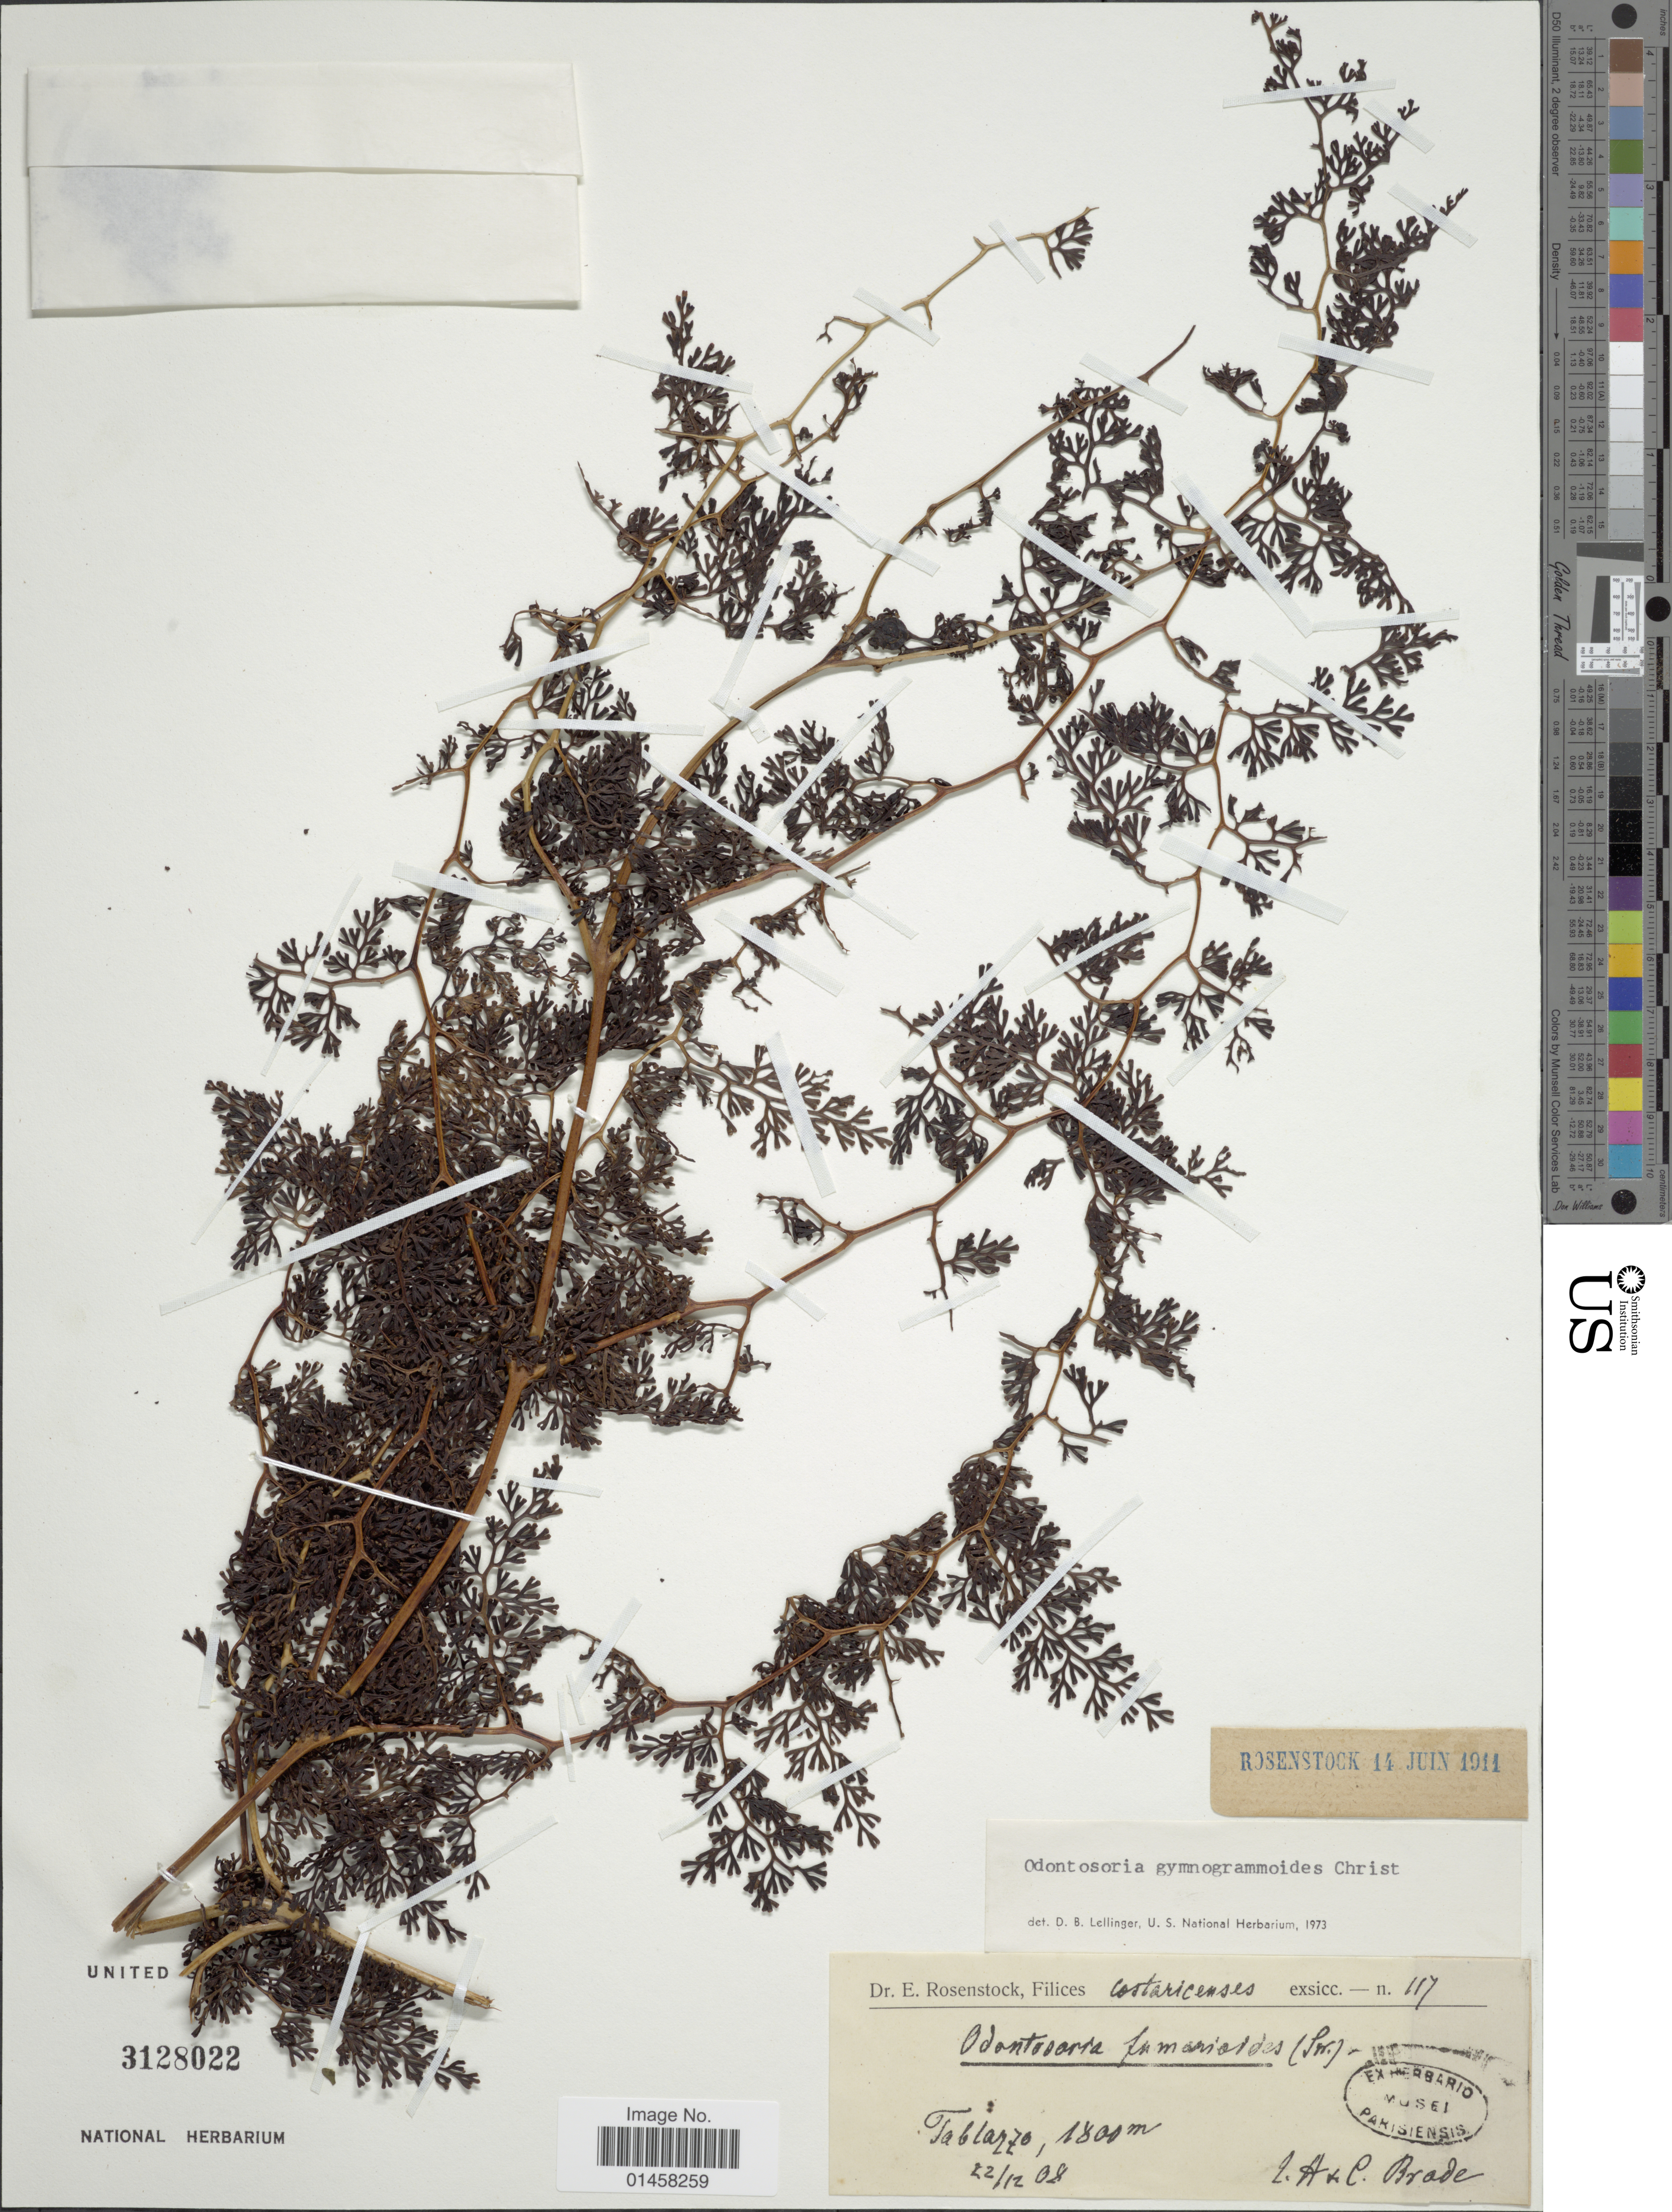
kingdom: Plantae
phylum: Tracheophyta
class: Polypodiopsida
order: Polypodiales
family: Lindsaeaceae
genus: Odontosoria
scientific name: Odontosoria gymnogrammoides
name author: Christ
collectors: A. Brade & C. Brade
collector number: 117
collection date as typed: Transcribed d/m/y: 22/12/8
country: Costa Rica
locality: Tablazo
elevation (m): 1800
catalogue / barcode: US 3128022